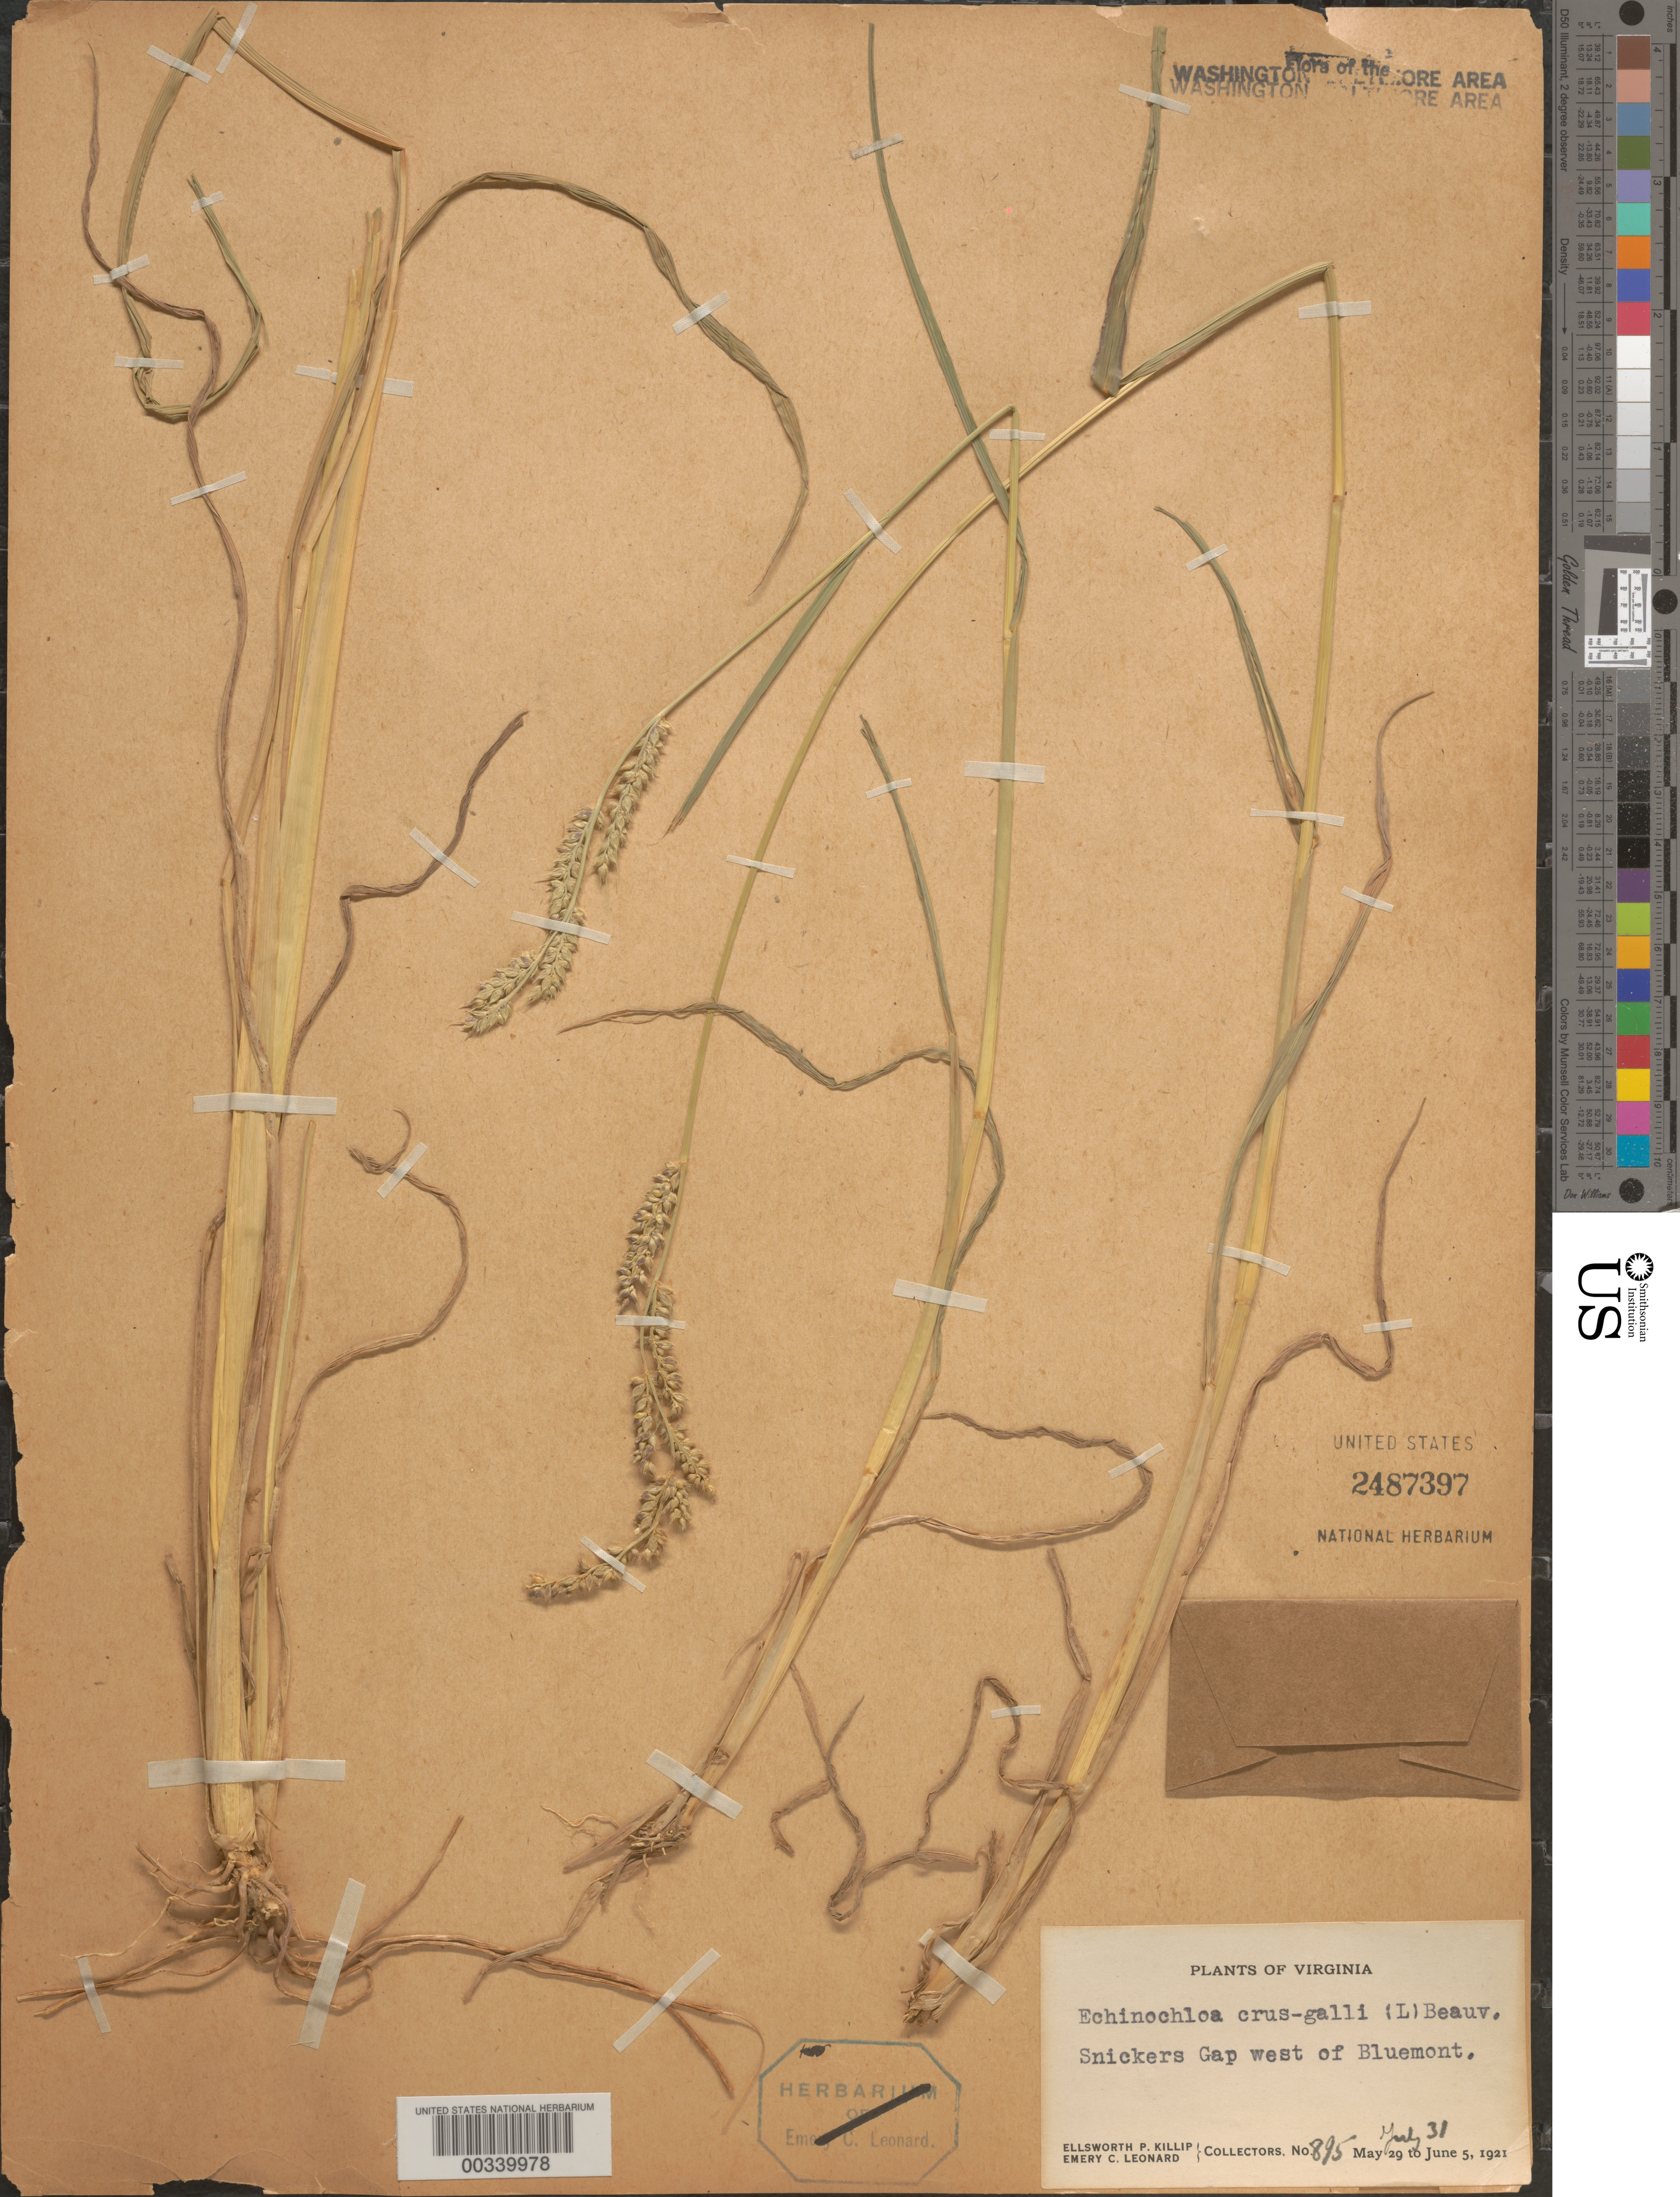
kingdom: Plantae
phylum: Tracheophyta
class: Liliopsida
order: Poales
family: Poaceae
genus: Echinochloa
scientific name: Echinochloa crus-galli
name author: (L.) P. Beauv.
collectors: E. P. Killip & E. C. Leonard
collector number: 895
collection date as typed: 31 Jul 1921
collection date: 1921-07-31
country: United States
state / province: Virginia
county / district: Loudoun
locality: Snicker's Gap W of Bluemont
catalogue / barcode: US 2487397